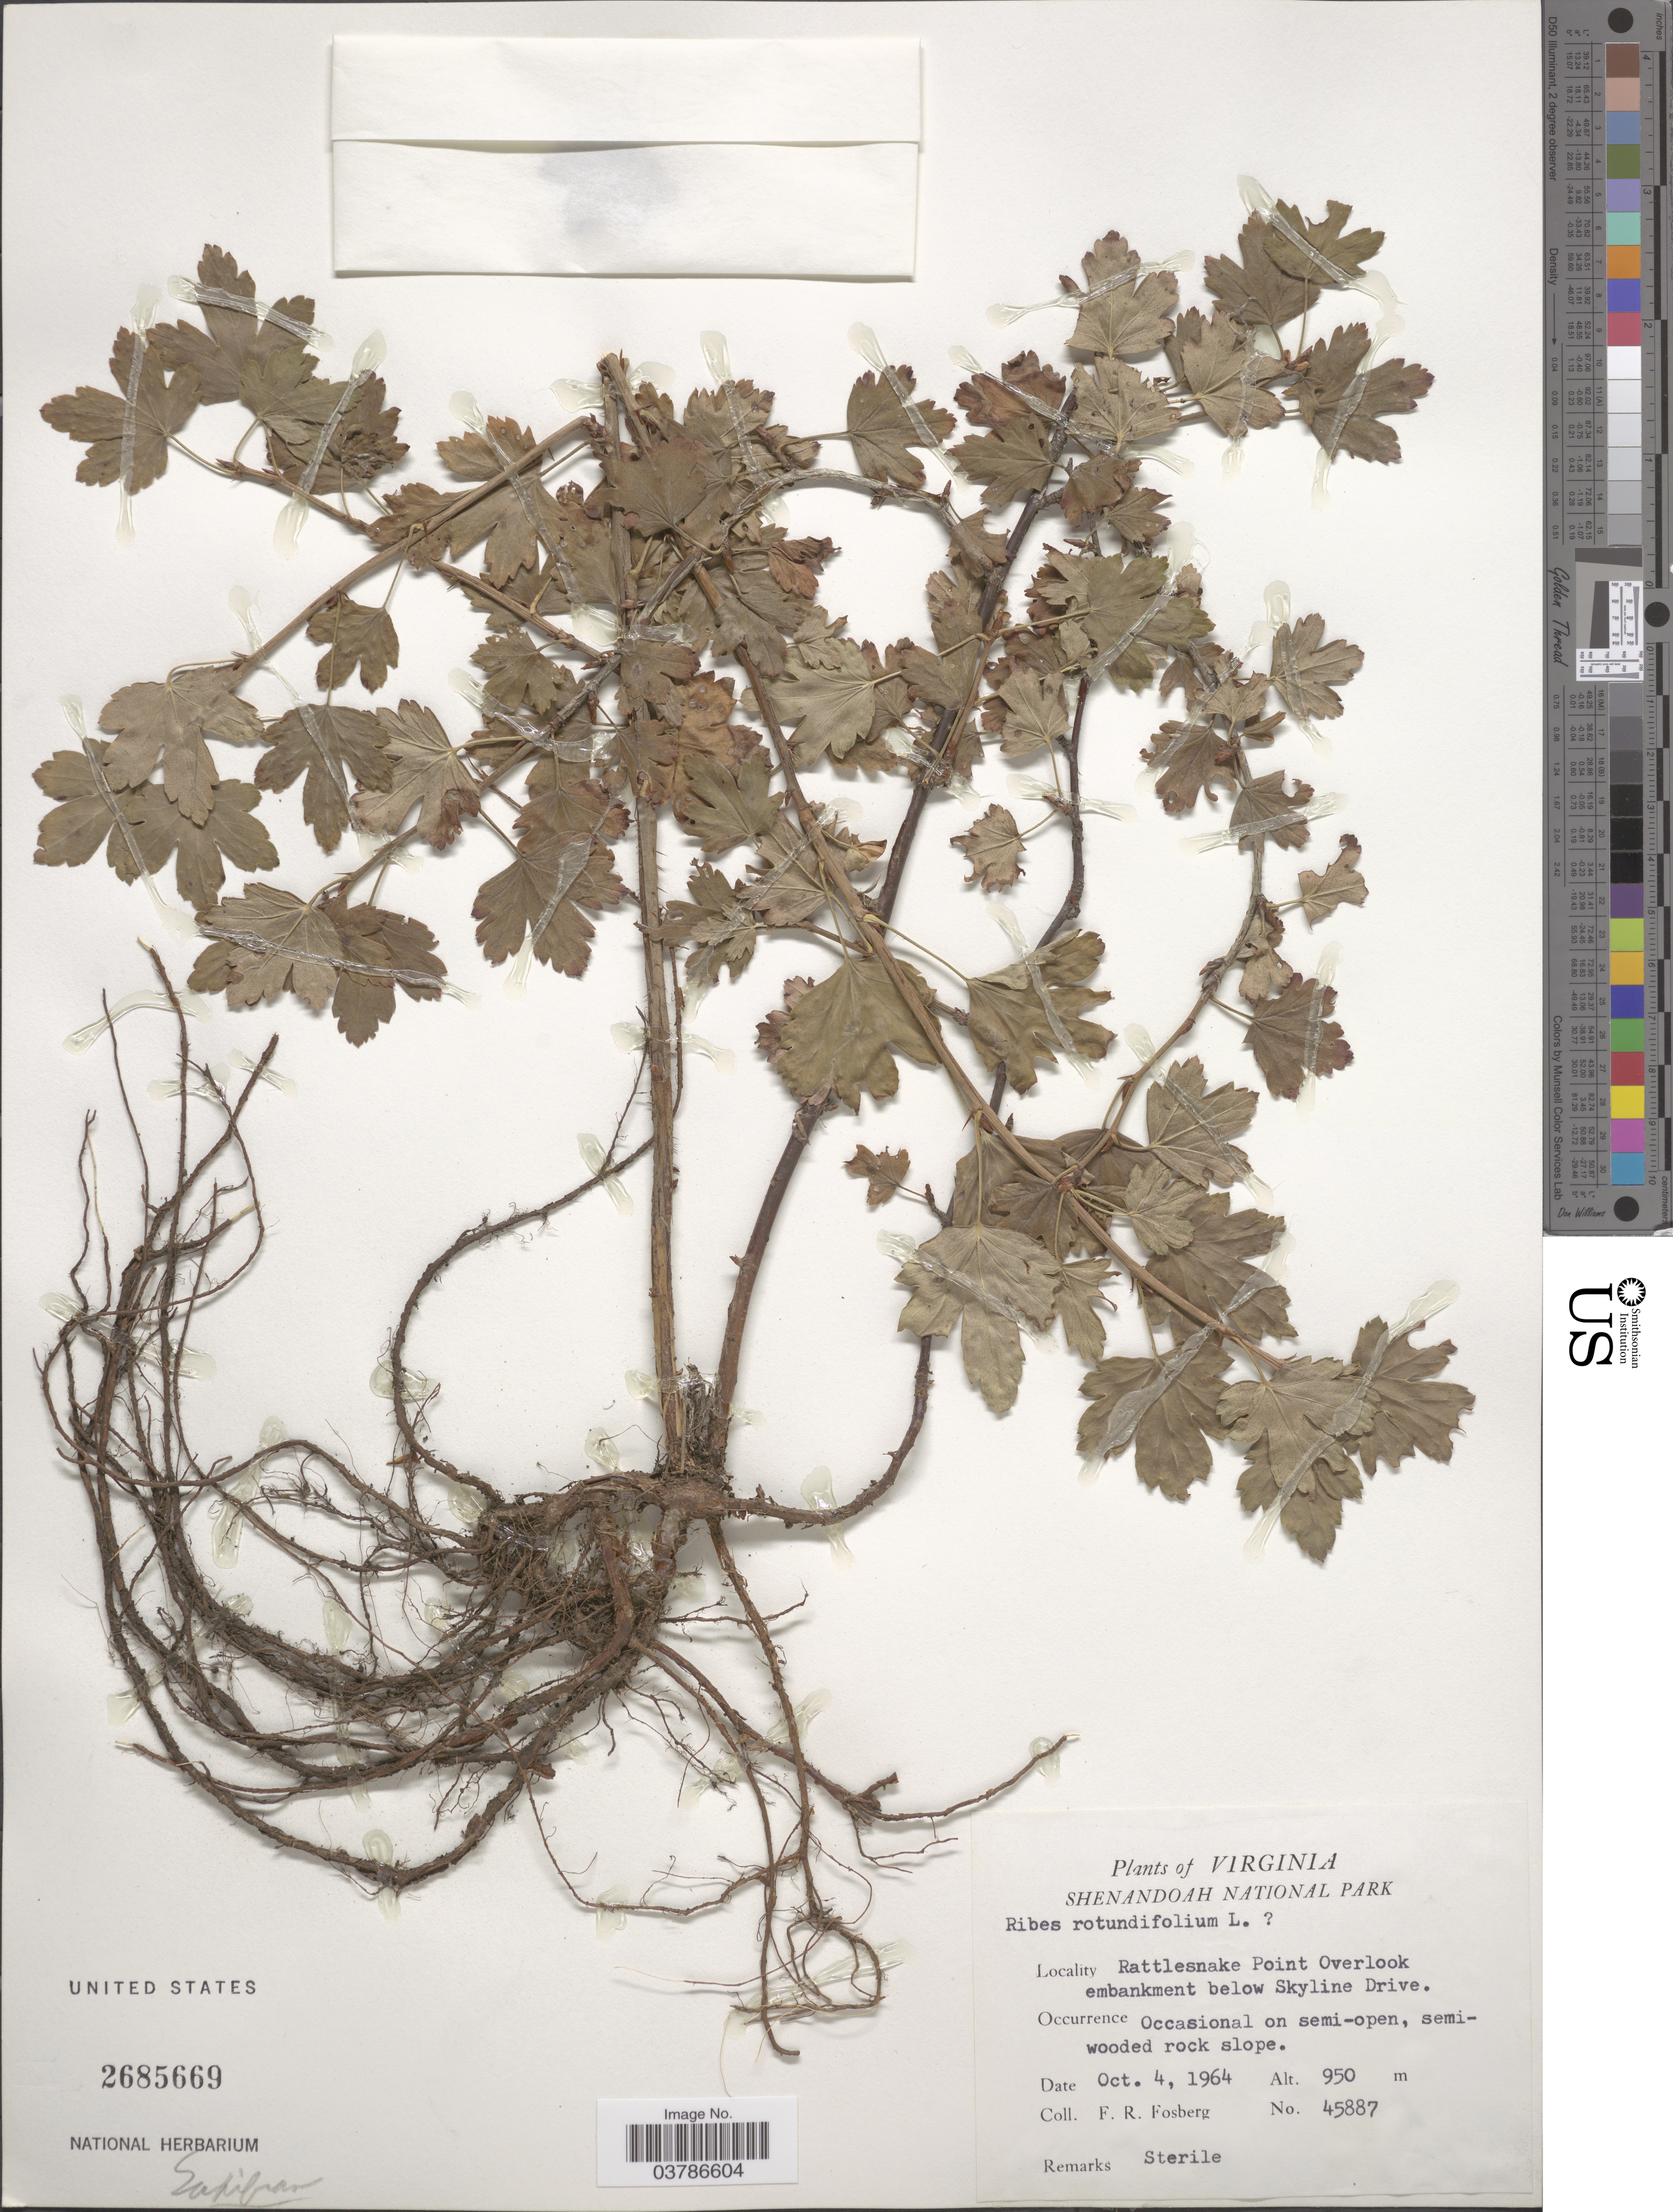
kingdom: Plantae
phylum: Tracheophyta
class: Magnoliopsida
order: Saxifragales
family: Grossulariaceae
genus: Ribes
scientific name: Ribes rotundifolium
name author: Michx.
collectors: F. R. Fosberg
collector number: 45887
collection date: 1964-10-04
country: United States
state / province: Virginia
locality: Shenandoah National Park. Rattlesnake Point Overlook embankment below Skyline Drive.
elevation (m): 950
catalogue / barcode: US 2685669